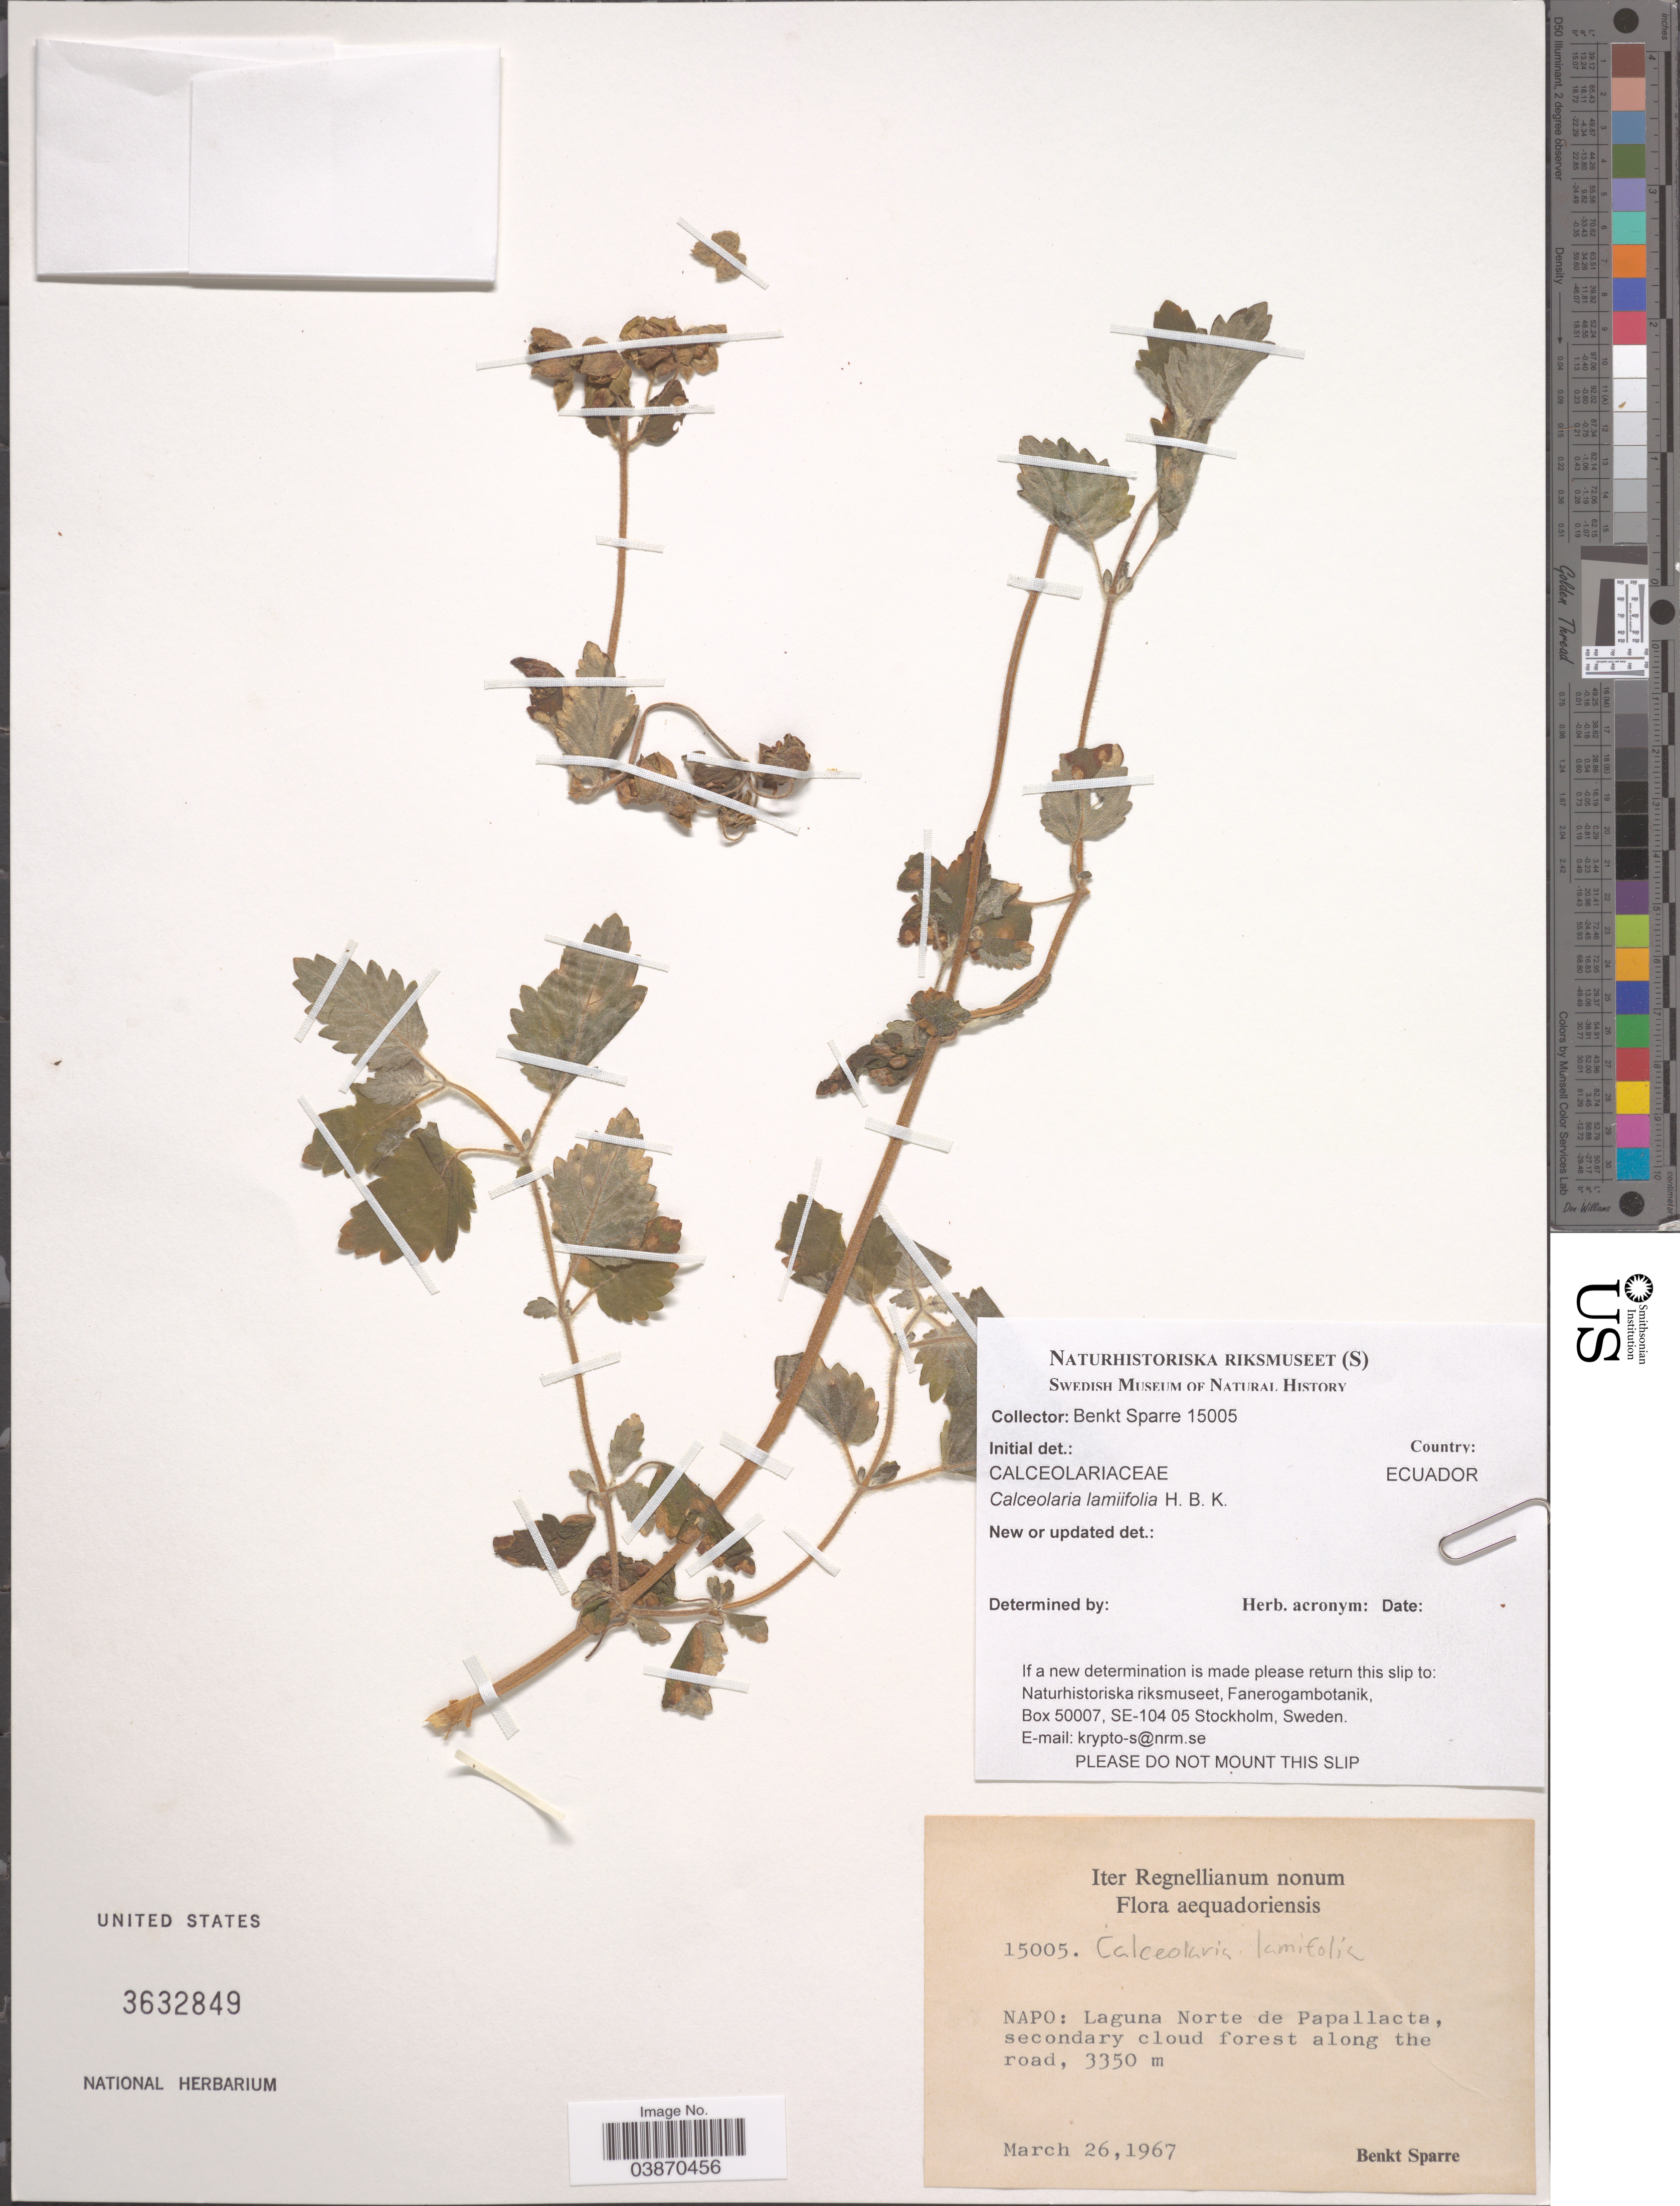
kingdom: Plantae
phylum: Tracheophyta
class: Magnoliopsida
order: Lamiales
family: Calceolariaceae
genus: Calceolaria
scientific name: Calceolaria lamiifolia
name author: Kunth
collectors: B. Sparre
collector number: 15005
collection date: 1967-03-26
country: Ecuador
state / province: Napo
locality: Laguna Norte de Papallacta, secondary cloud forest along the road.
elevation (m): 3350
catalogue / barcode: US 3632849